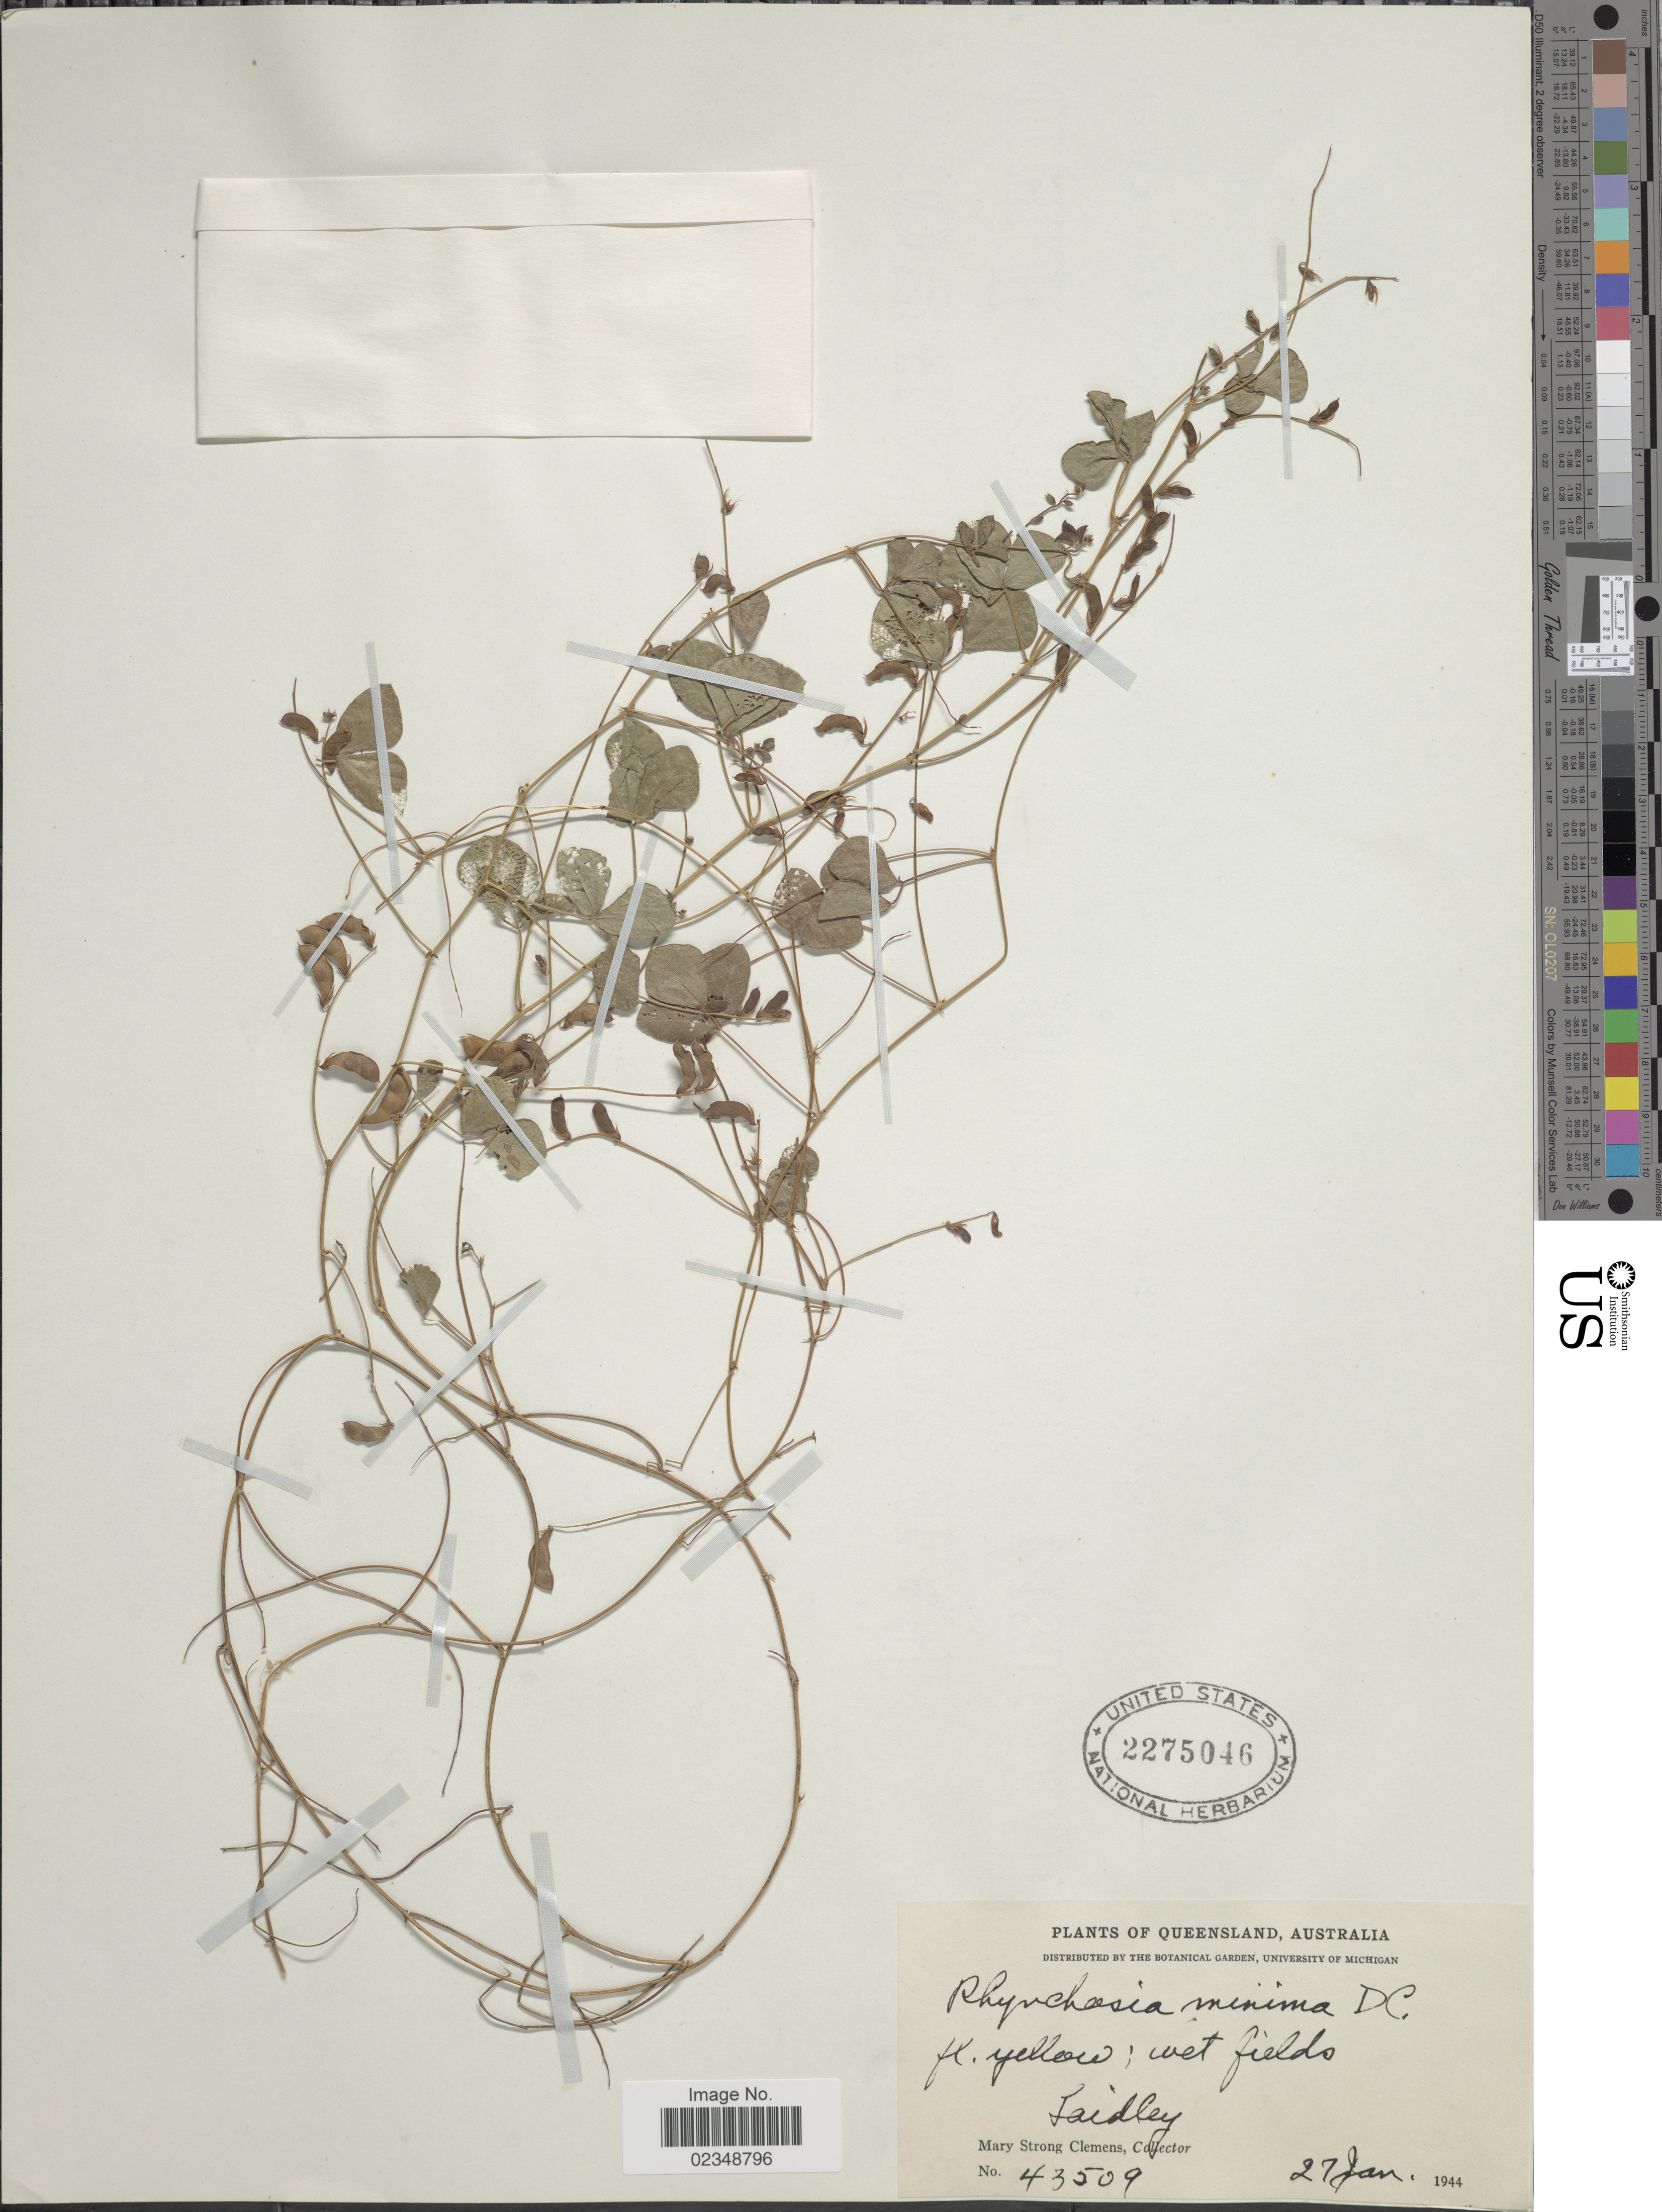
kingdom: Plantae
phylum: Tracheophyta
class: Magnoliopsida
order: Fabales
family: Fabaceae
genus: Rhynchosia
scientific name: Rhynchosia minima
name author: (L.) DC.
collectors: M. S. Clemens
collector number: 43509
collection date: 1944-01-27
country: Australia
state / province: Queensland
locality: Laidley.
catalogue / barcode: US 2275046